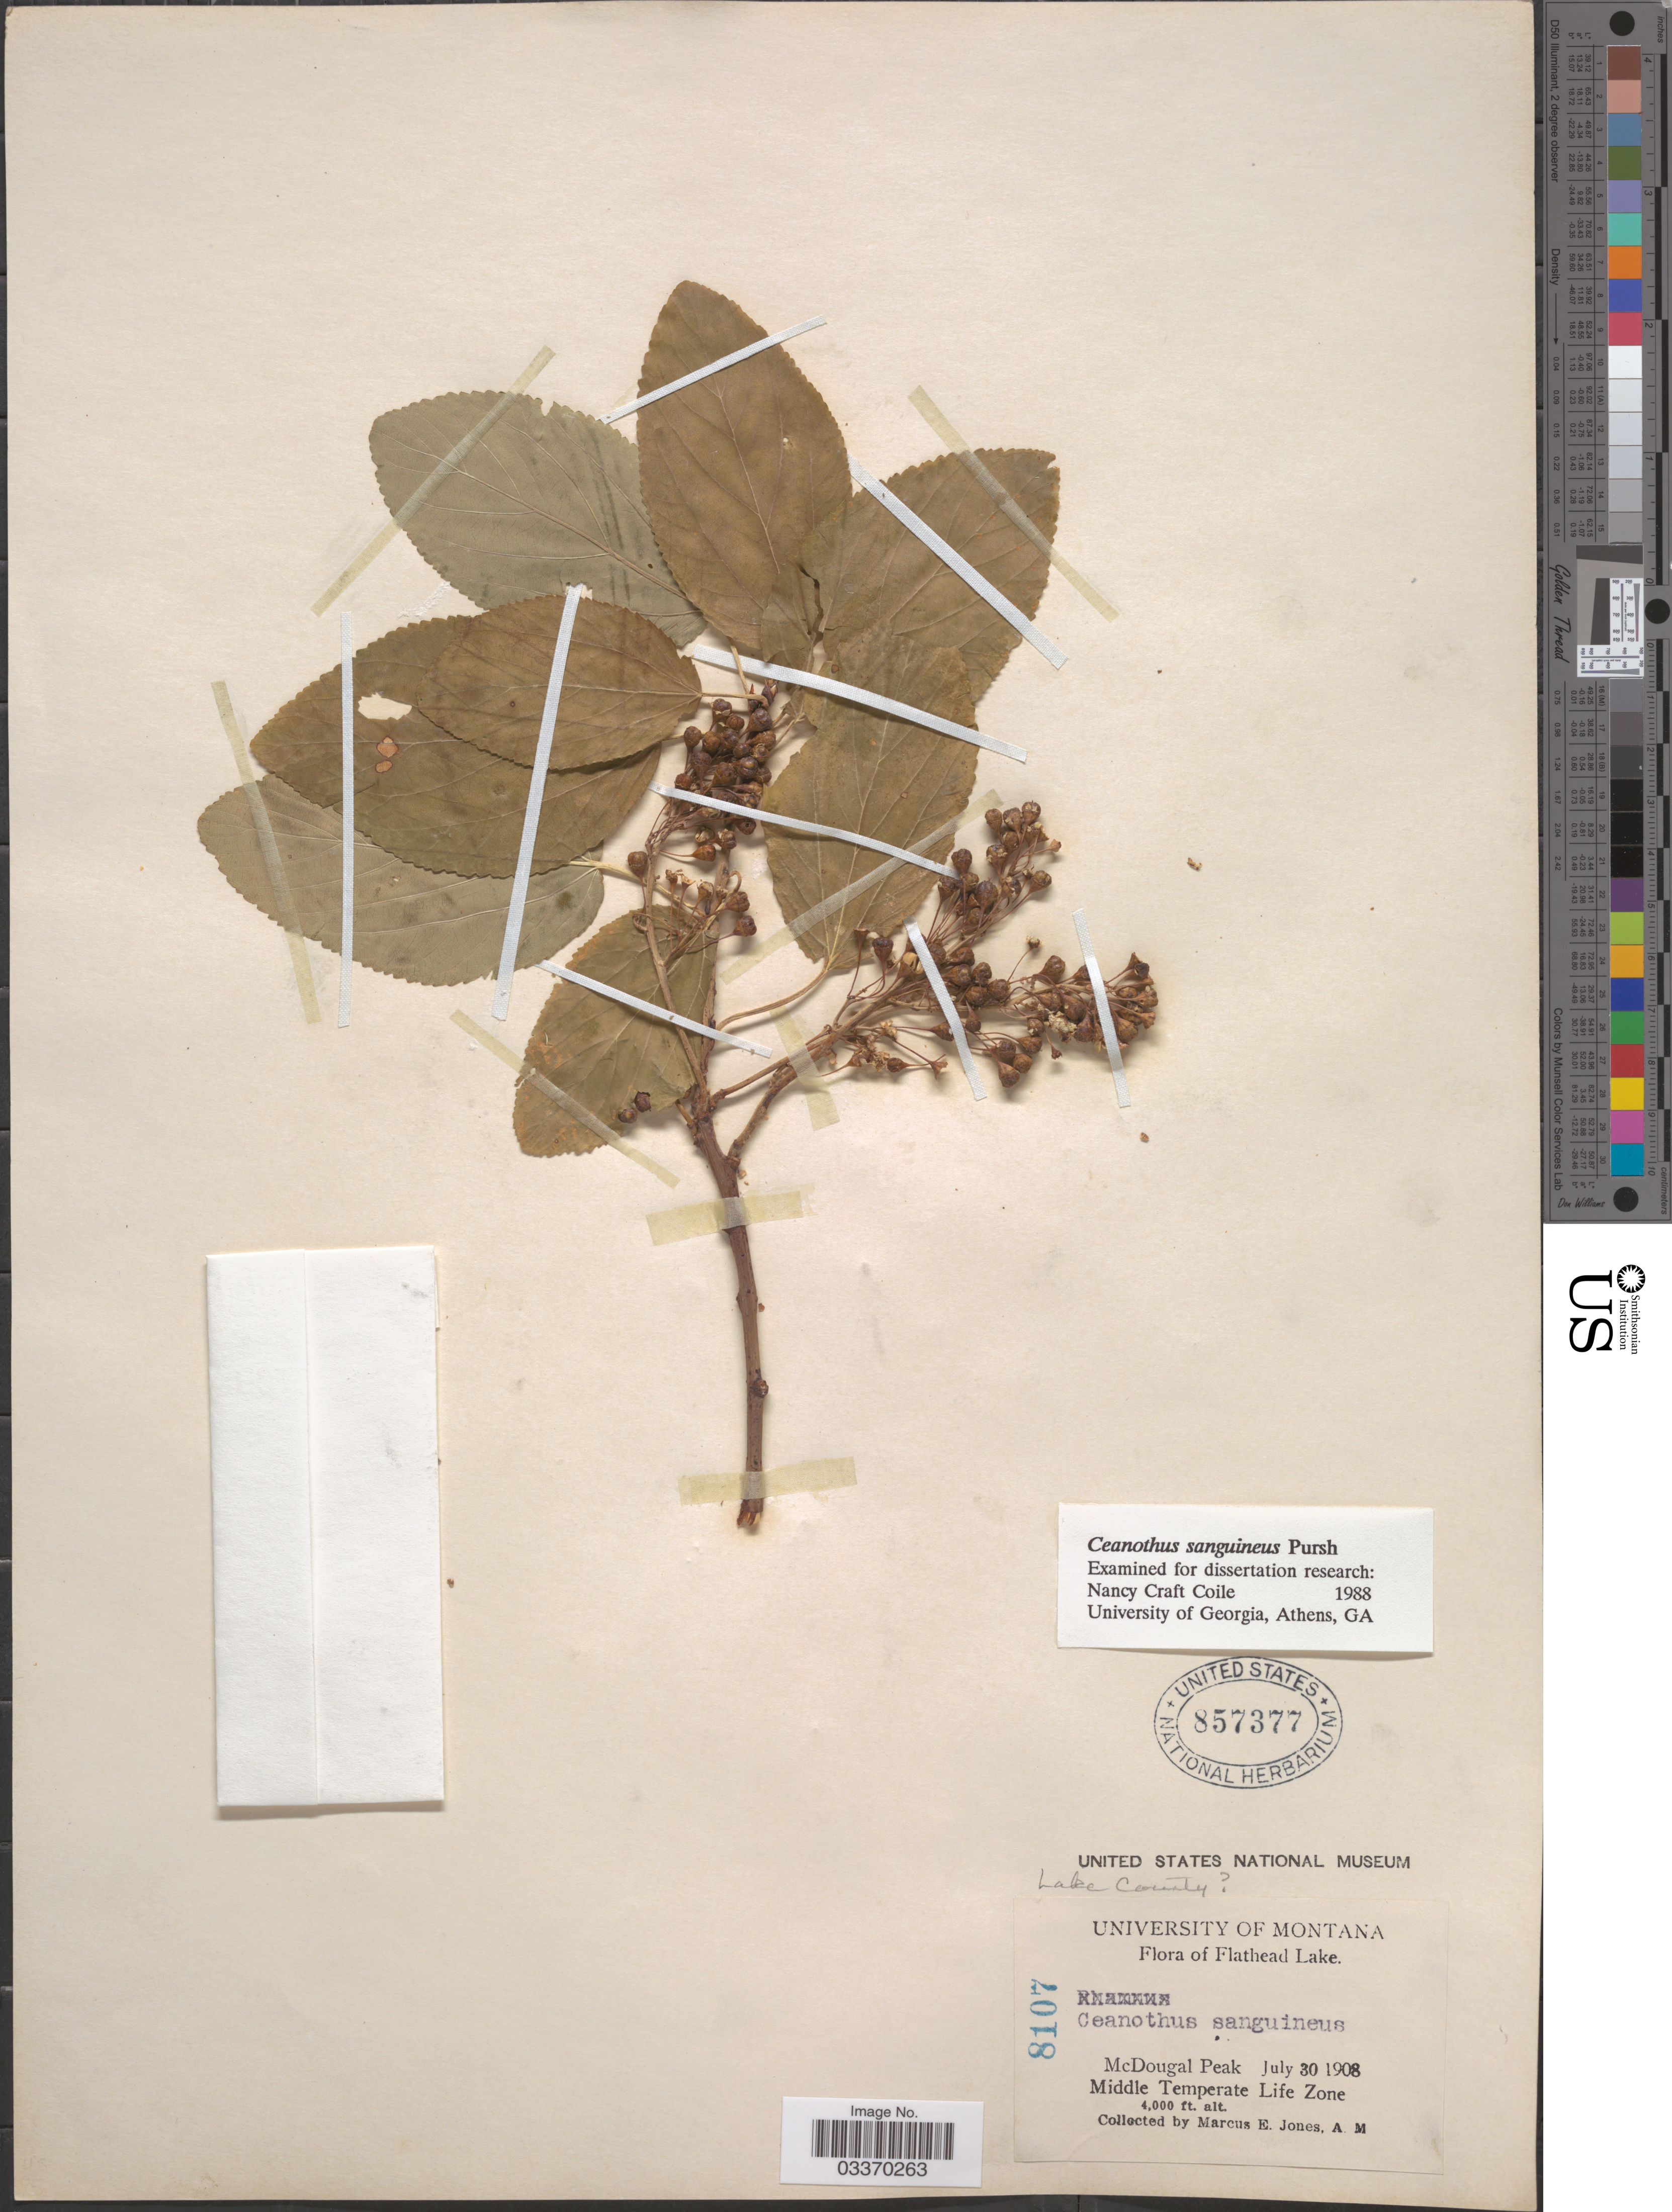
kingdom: Plantae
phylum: Tracheophyta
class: Magnoliopsida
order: Rosales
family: Rhamnaceae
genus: Ceanothus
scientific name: Ceanothus sanguineus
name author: Pursh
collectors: M. E. Jones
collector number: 8107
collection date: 1908-07-30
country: United States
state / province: Montana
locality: Flathead Lake, McDougal Peak, Middle Temperate Life Zone, Lake County.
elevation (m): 1219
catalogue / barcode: US 857377